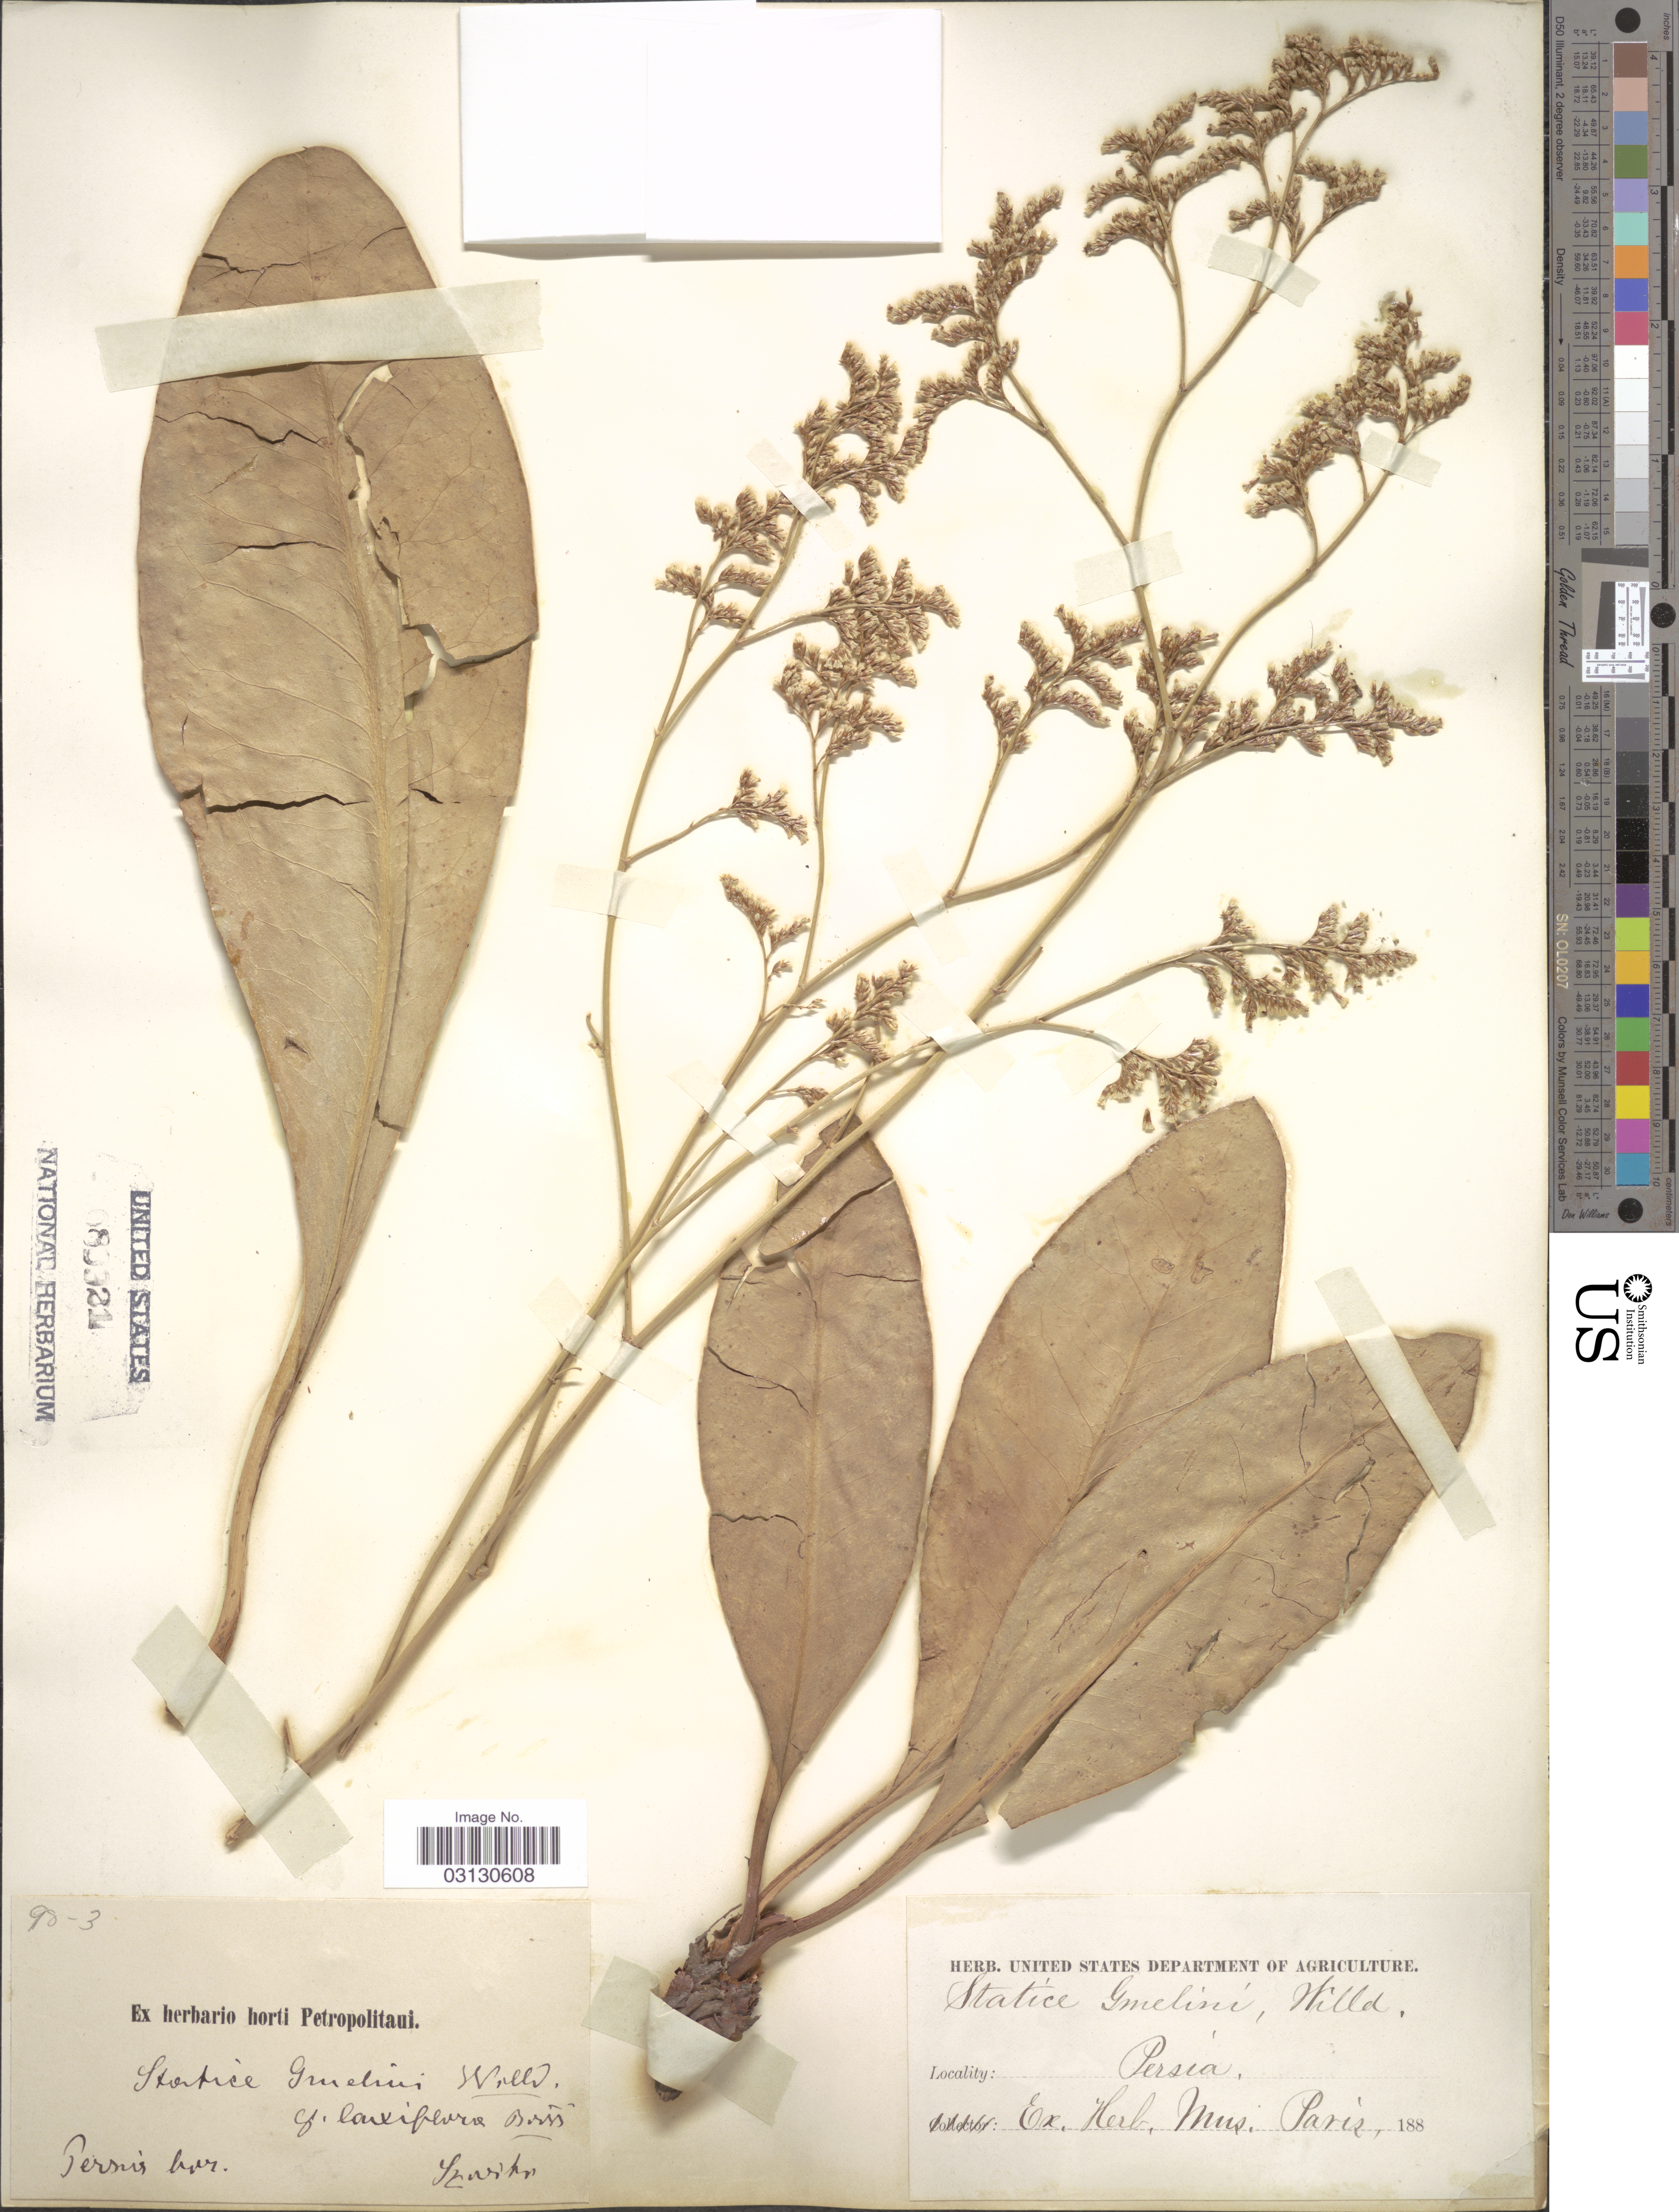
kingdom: Plantae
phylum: Tracheophyta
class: Magnoliopsida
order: Caryophyllales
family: Plumbaginaceae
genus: Limonium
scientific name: Limonium gmelinii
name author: (Willd.) Kuntze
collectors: Szovits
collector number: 98-3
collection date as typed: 188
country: Iran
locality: Persia bor.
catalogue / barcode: US 80921